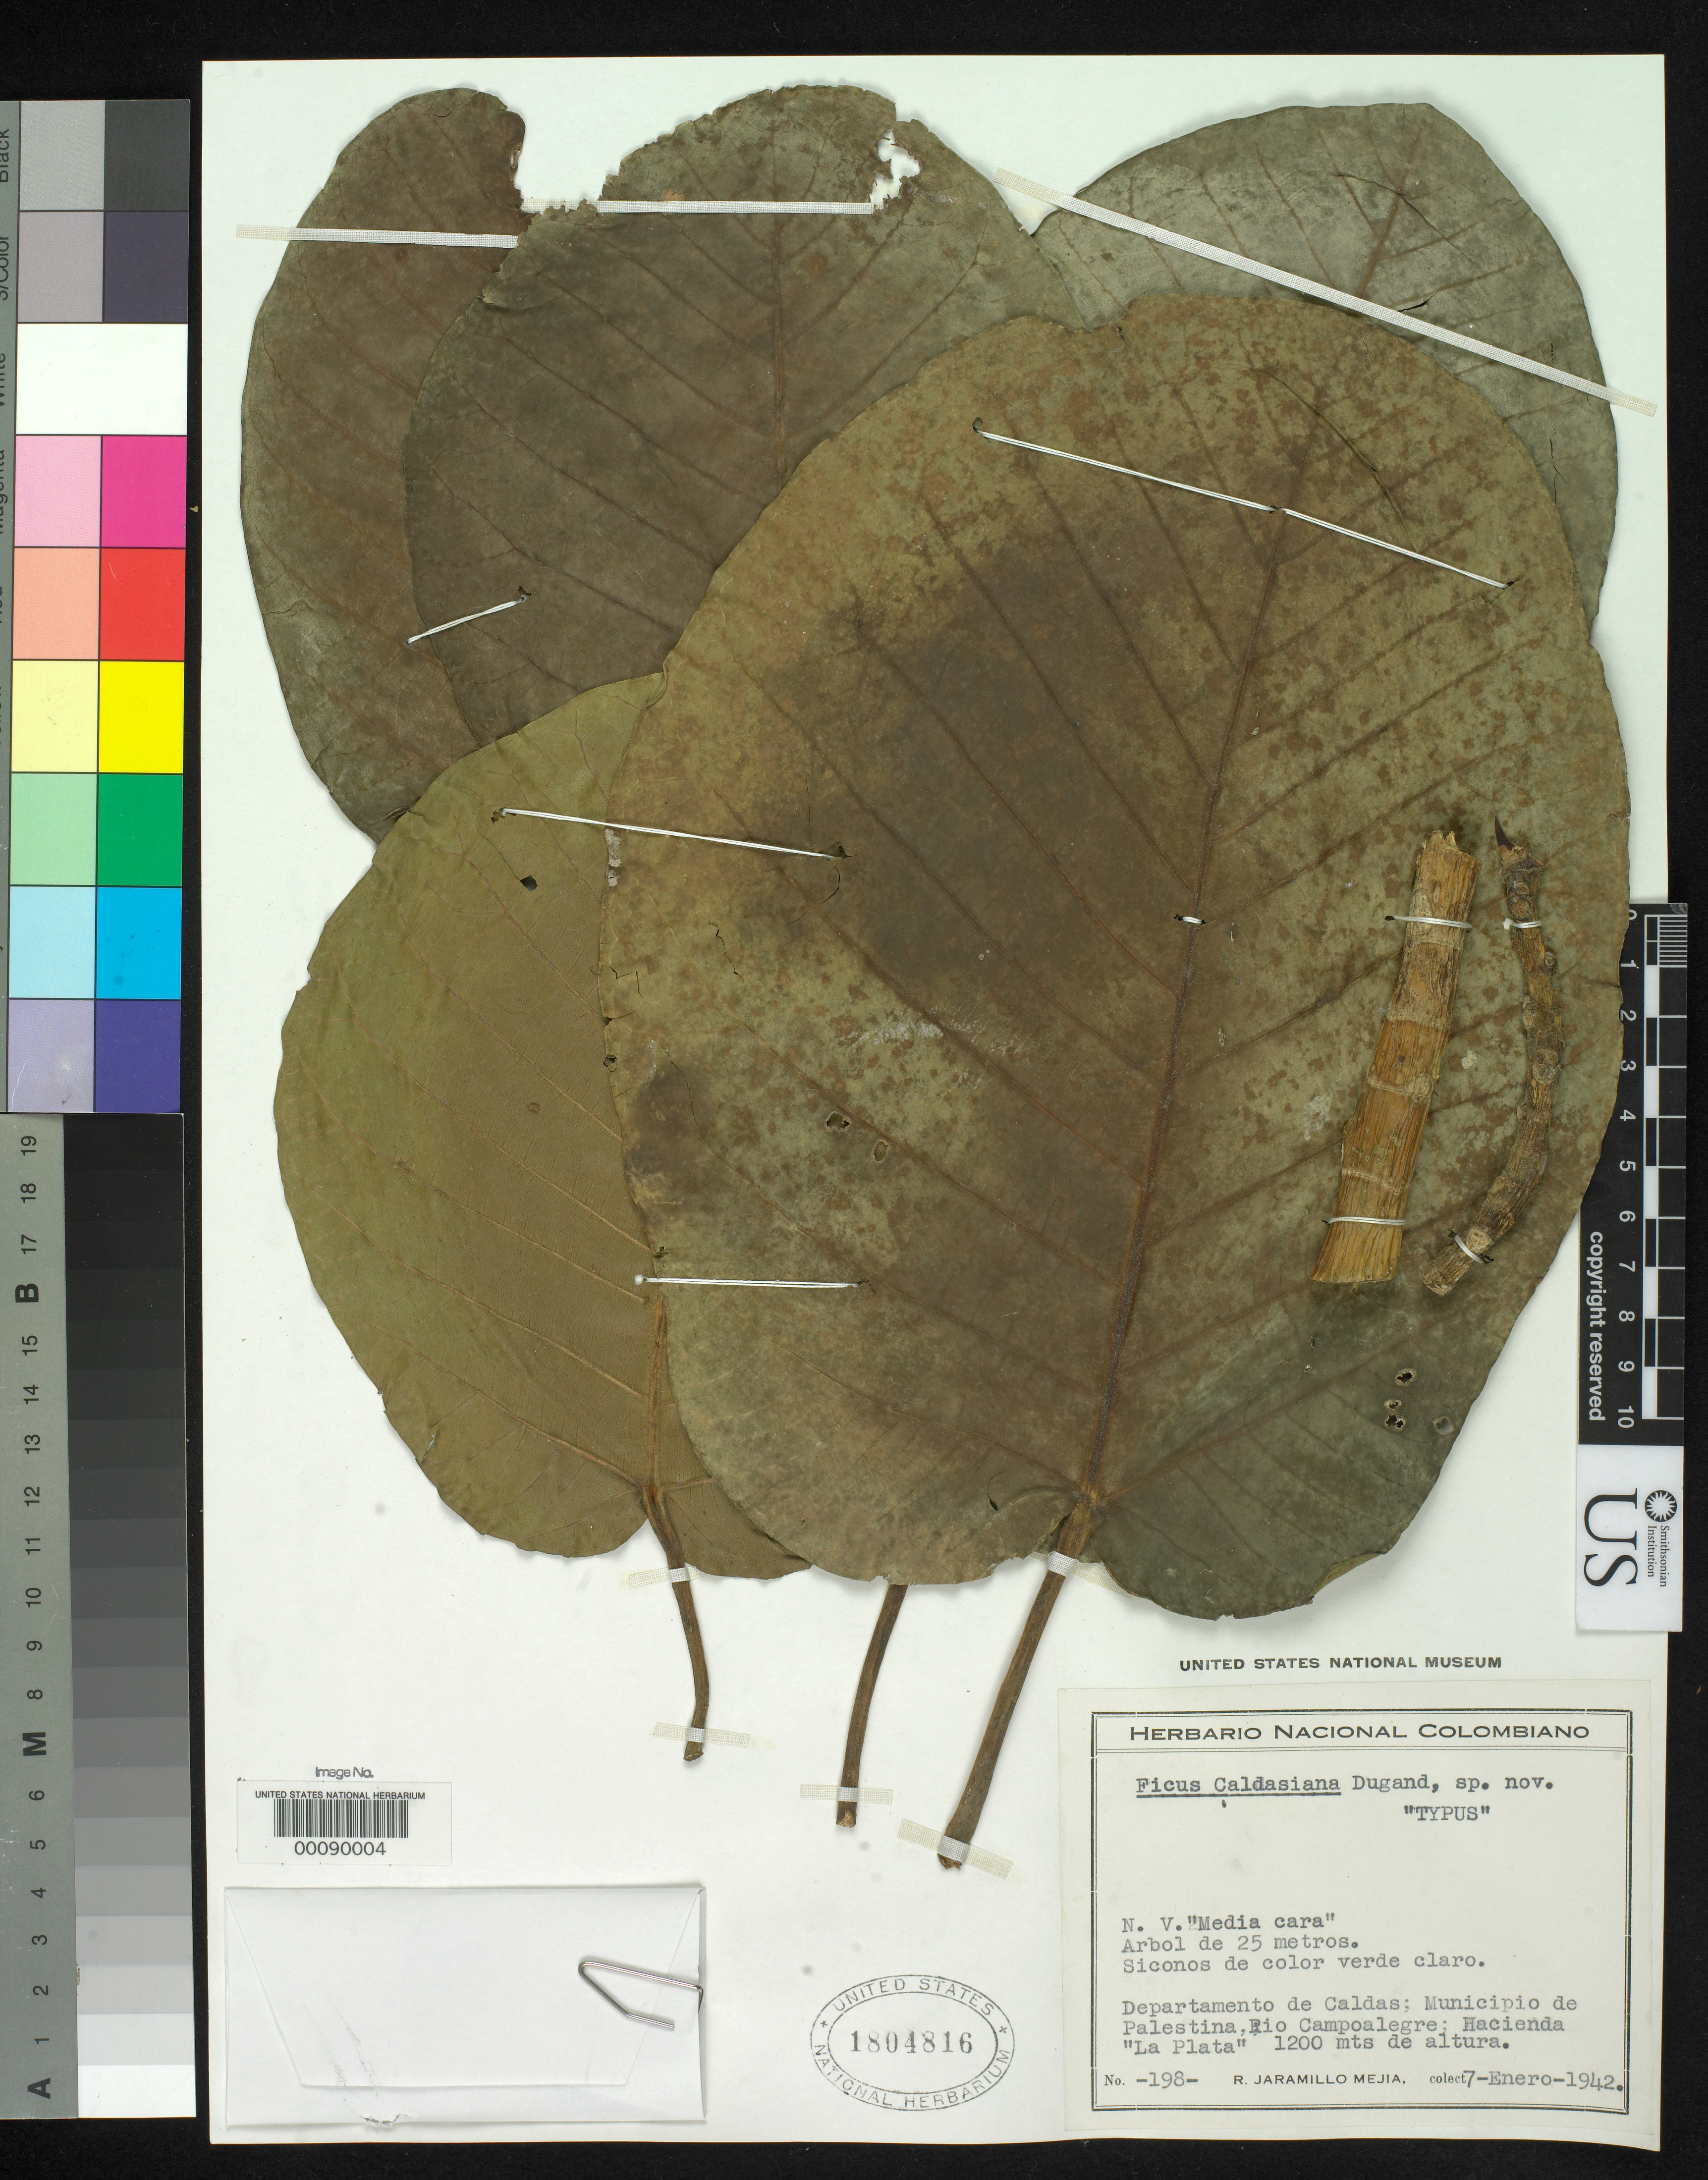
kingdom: Plantae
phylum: Tracheophyta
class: Magnoliopsida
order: Rosales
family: Moraceae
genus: Ficus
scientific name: Ficus caldasiana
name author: Dugand G.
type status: Isotype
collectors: R. Jaramillo M.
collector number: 198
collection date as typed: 07 Jan 1942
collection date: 1942-01-07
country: Colombia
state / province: Caldas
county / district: Palestina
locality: Rio Campoalegre, Hacienda La Plata.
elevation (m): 1200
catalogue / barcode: US 1804816